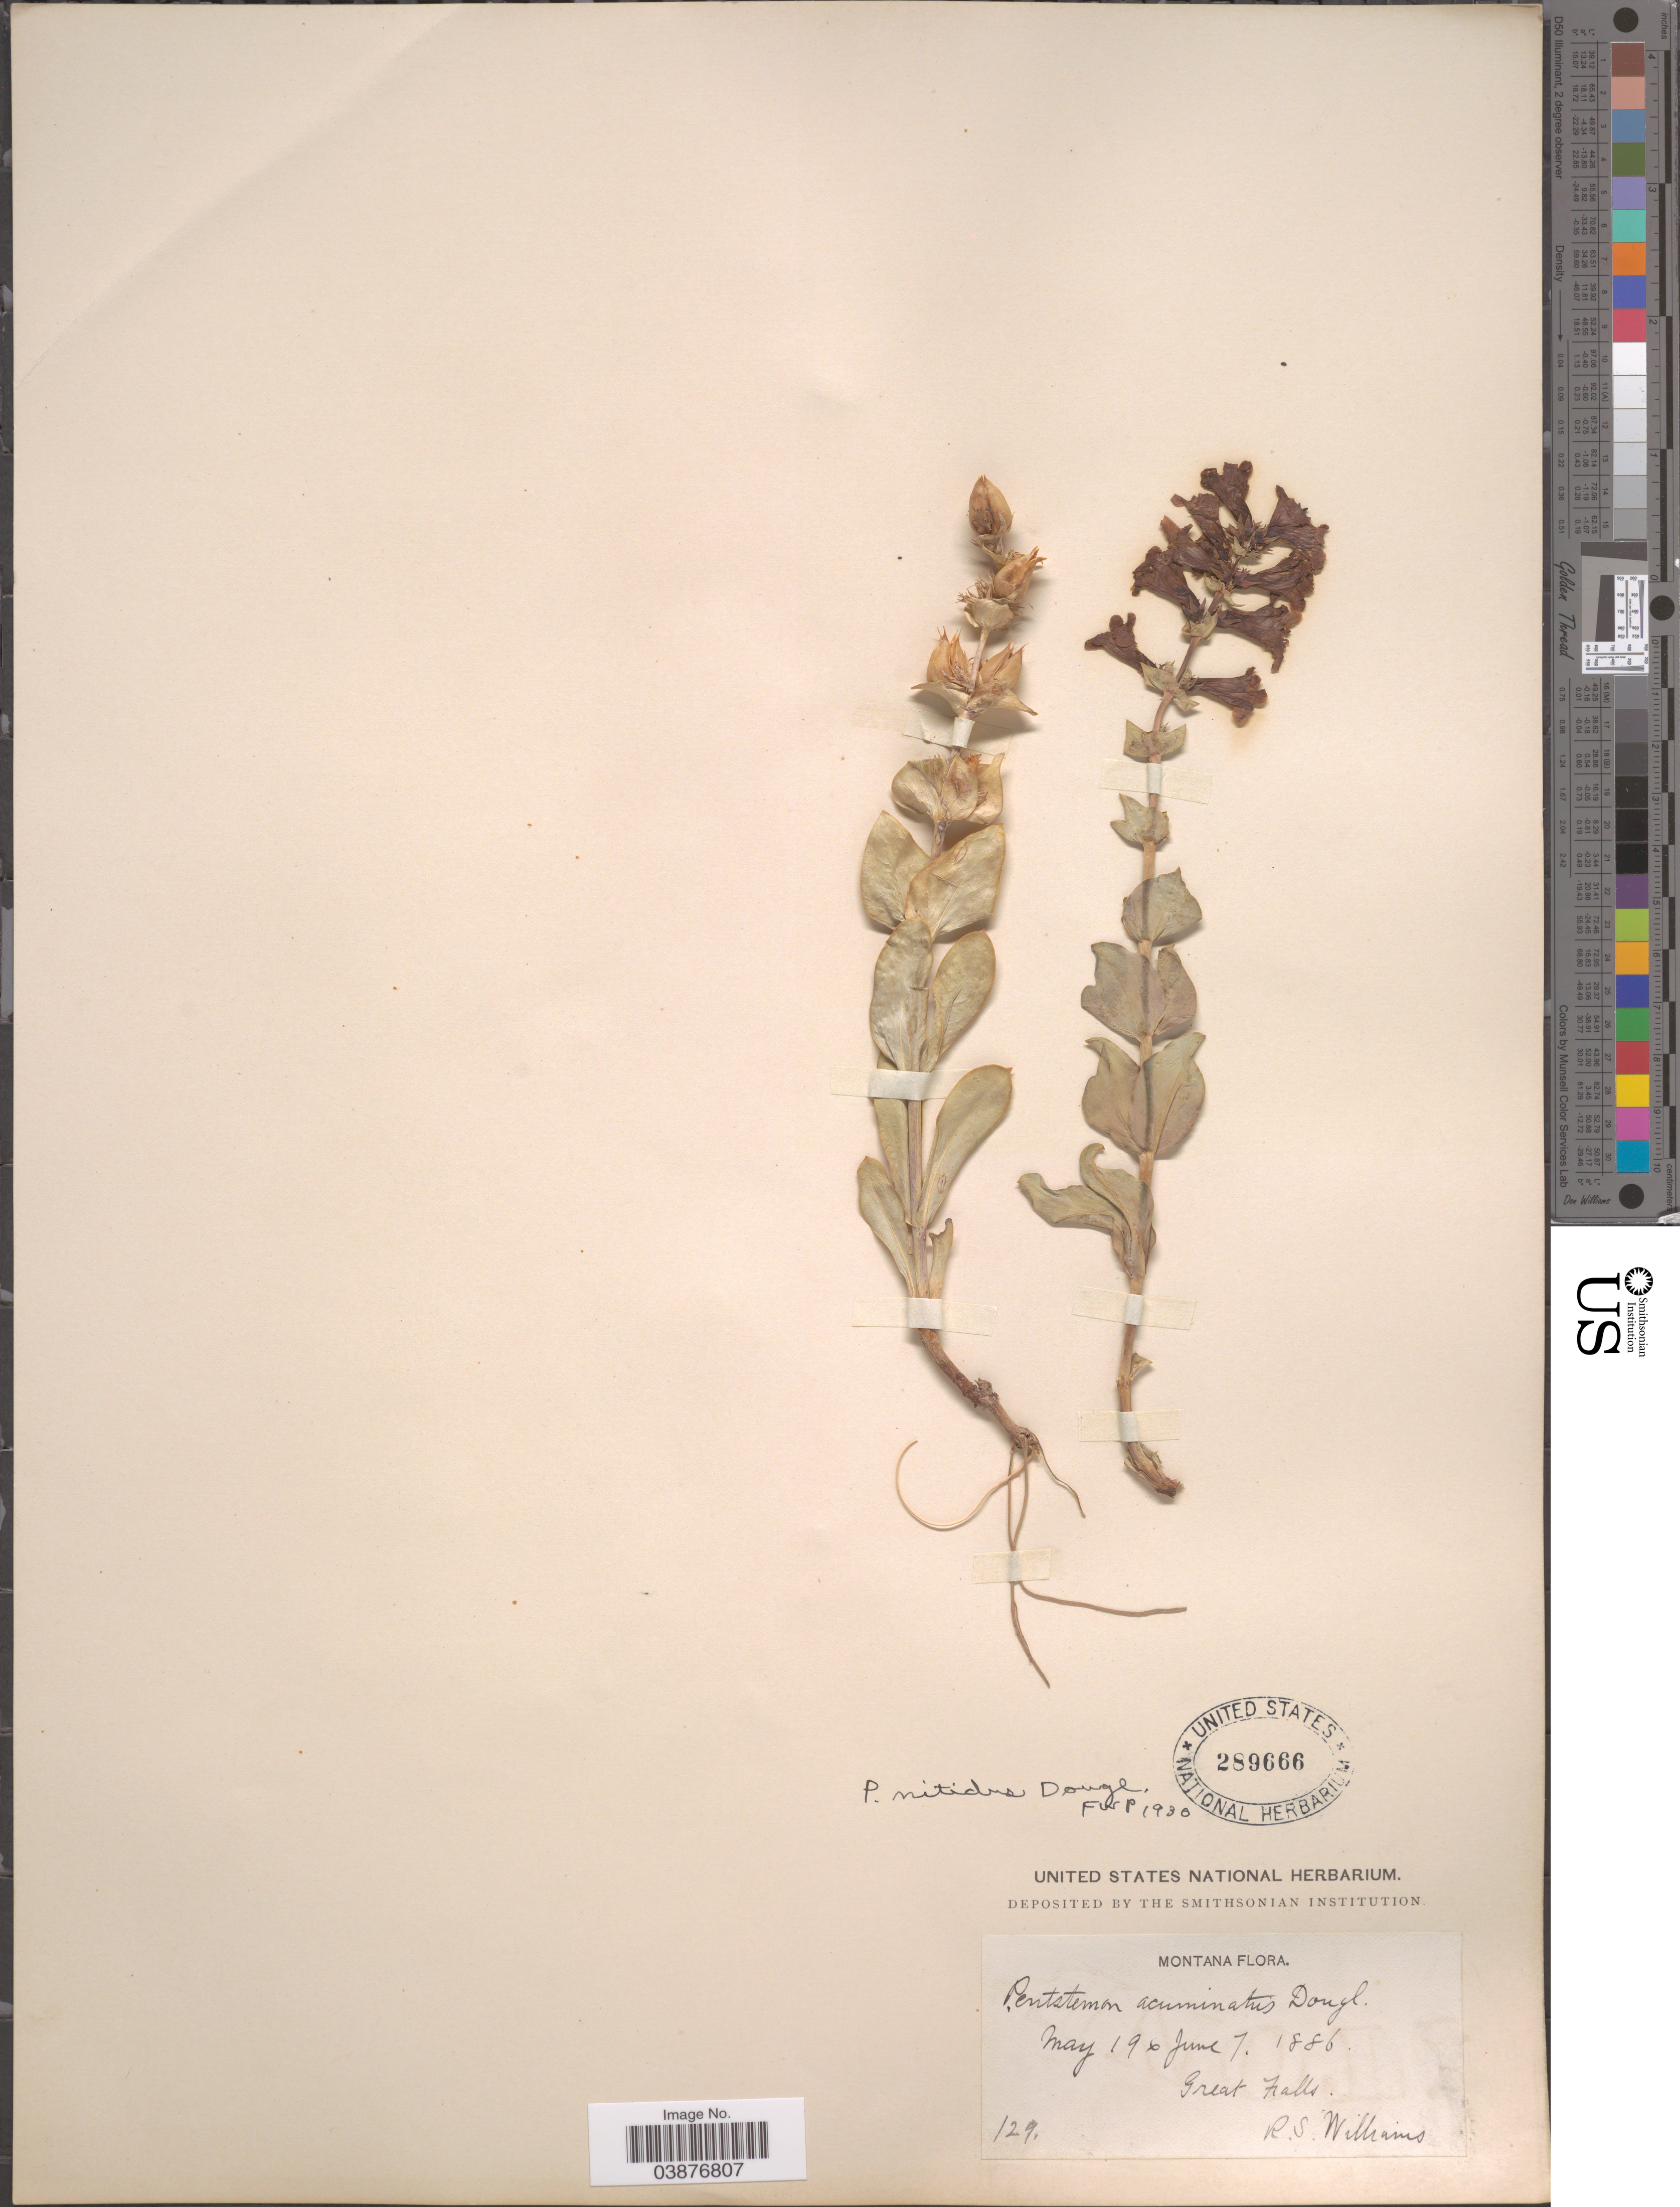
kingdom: Plantae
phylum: Tracheophyta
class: Magnoliopsida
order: Lamiales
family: Plantaginaceae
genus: Penstemon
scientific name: Penstemon nitidus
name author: Douglas ex Benth.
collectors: R. S. Williams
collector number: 129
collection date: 1886-05-19/1886-06-07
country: United States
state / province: Montana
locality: Great Falls.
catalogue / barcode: US 289666